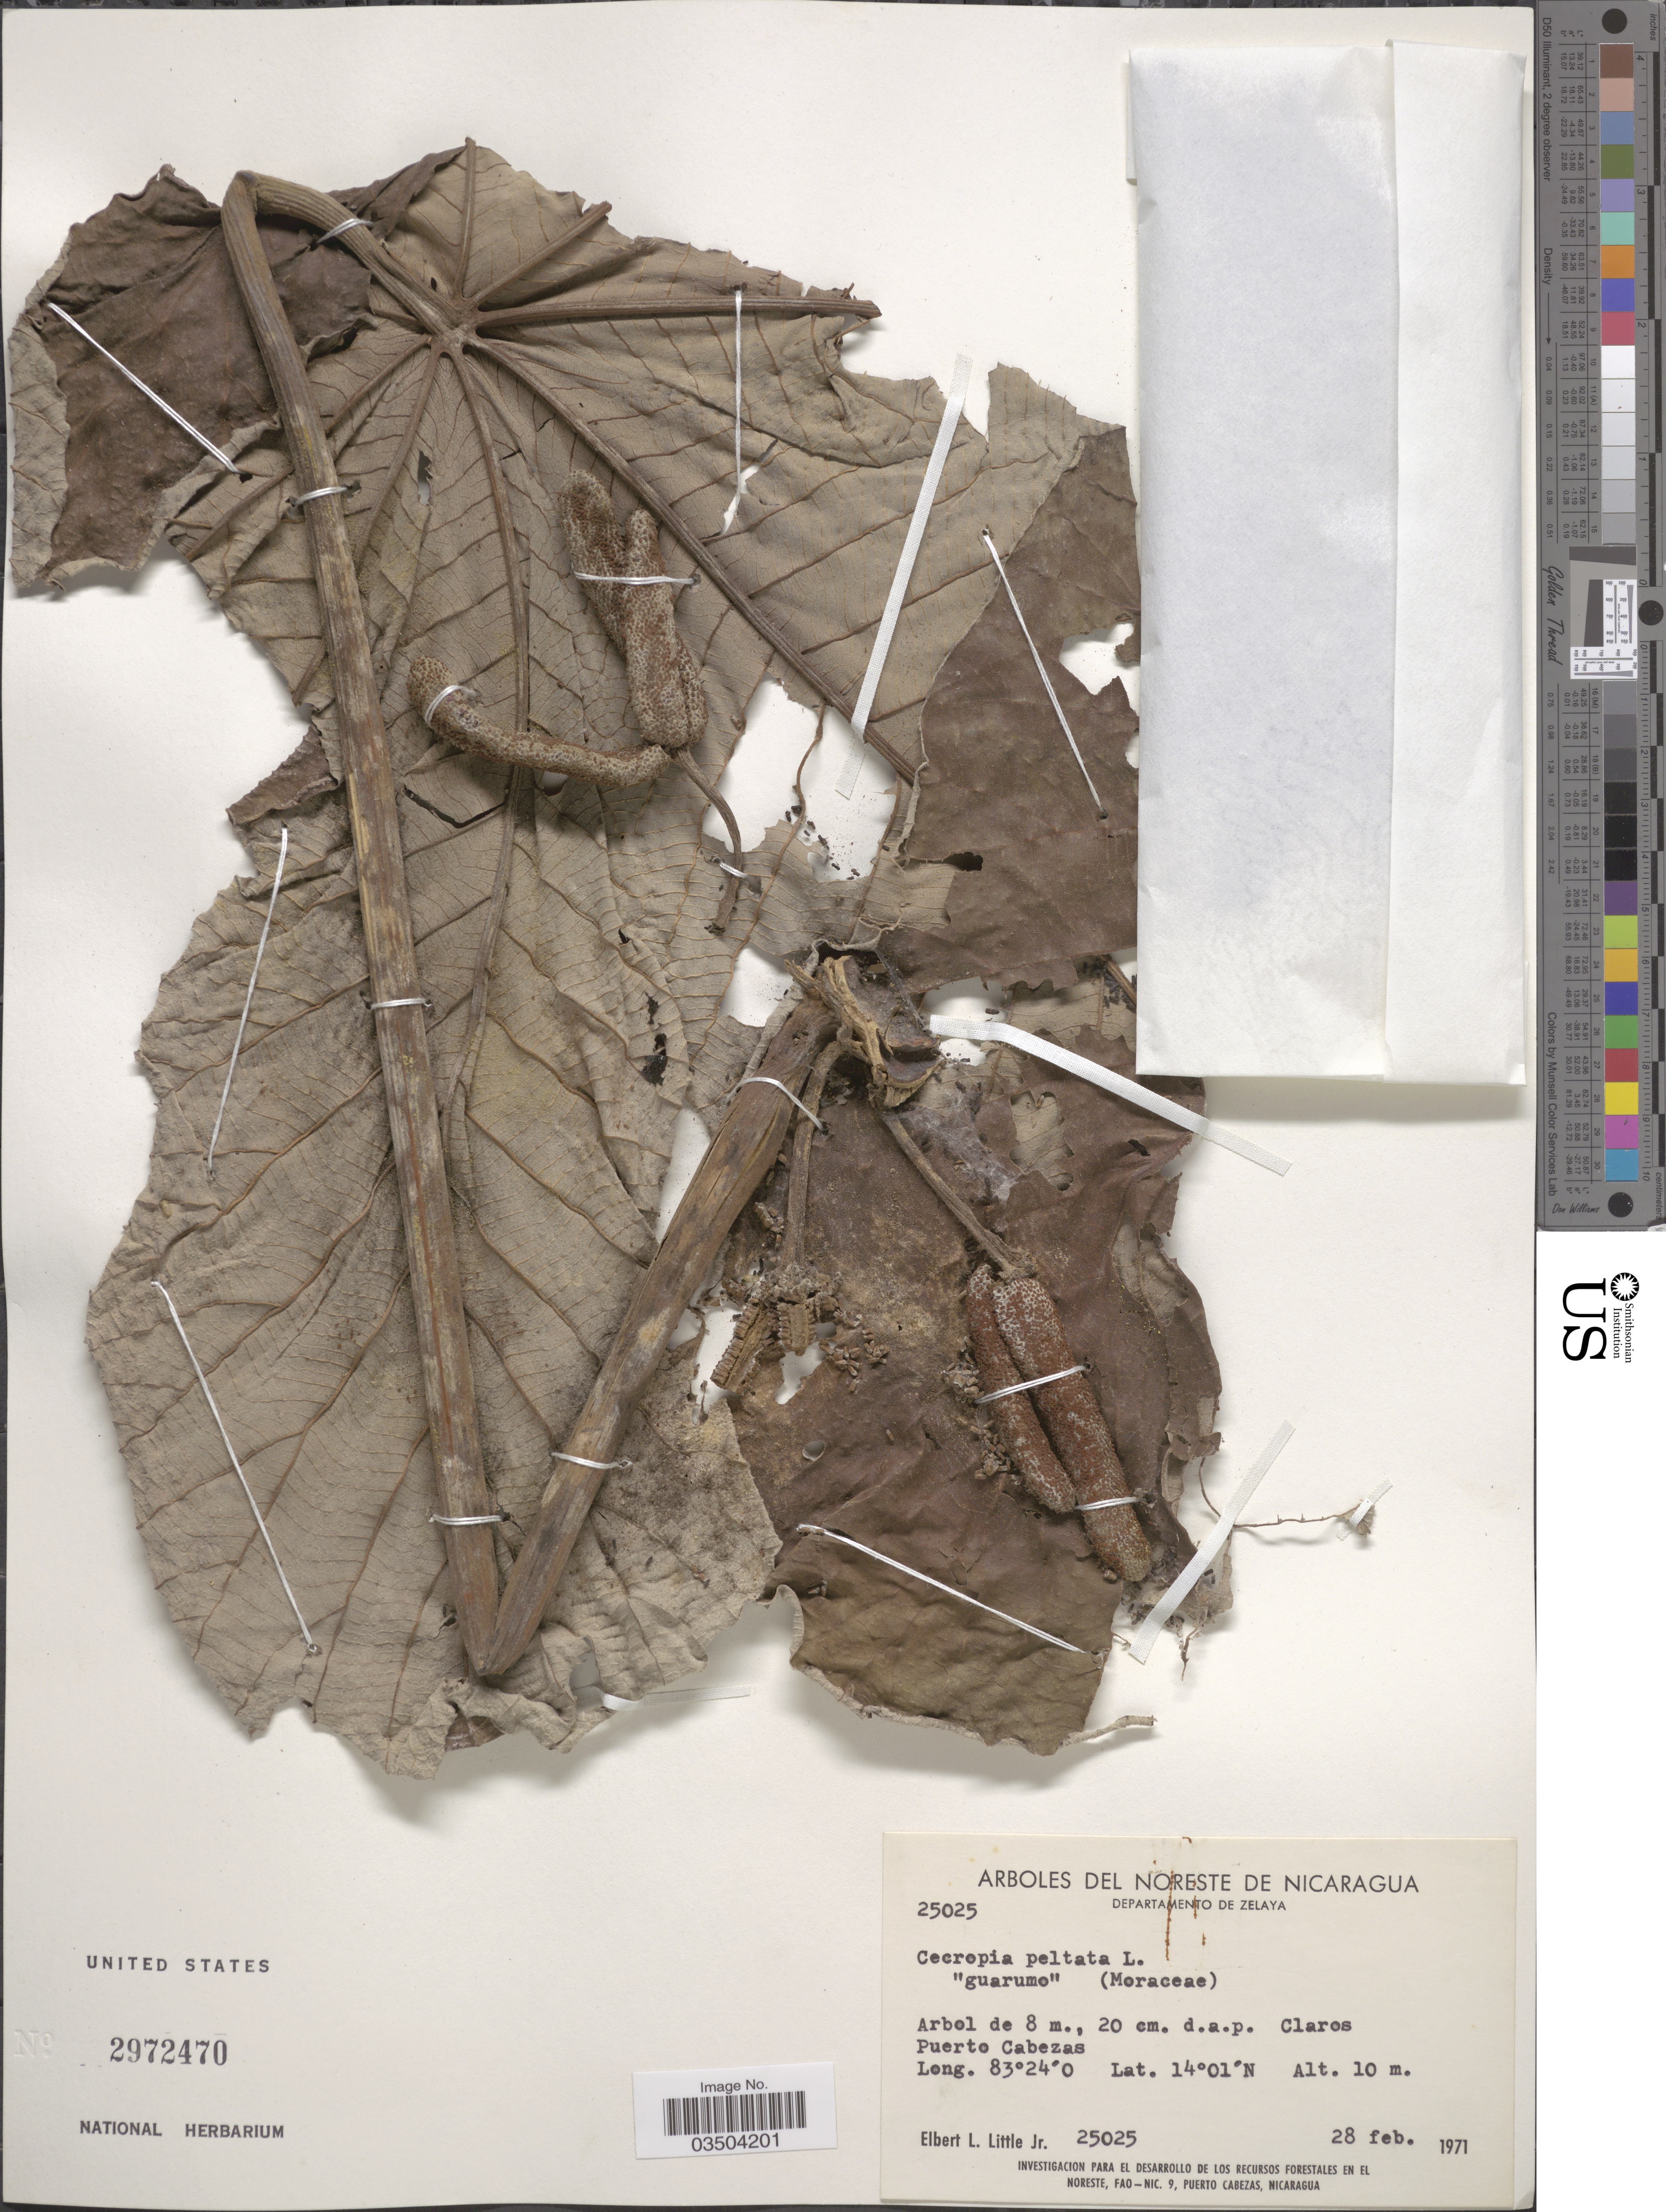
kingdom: Plantae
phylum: Tracheophyta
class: Magnoliopsida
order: Rosales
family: Urticaceae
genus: Cecropia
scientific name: Cecropia peltata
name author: L.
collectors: E. L. Little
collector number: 25025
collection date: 1971-02-28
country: Nicaragua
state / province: Atlántico Norte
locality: Noreste de Nicaragua. Departamento de Zelaya. Puerto Cabezas.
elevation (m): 10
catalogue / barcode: US 2972470